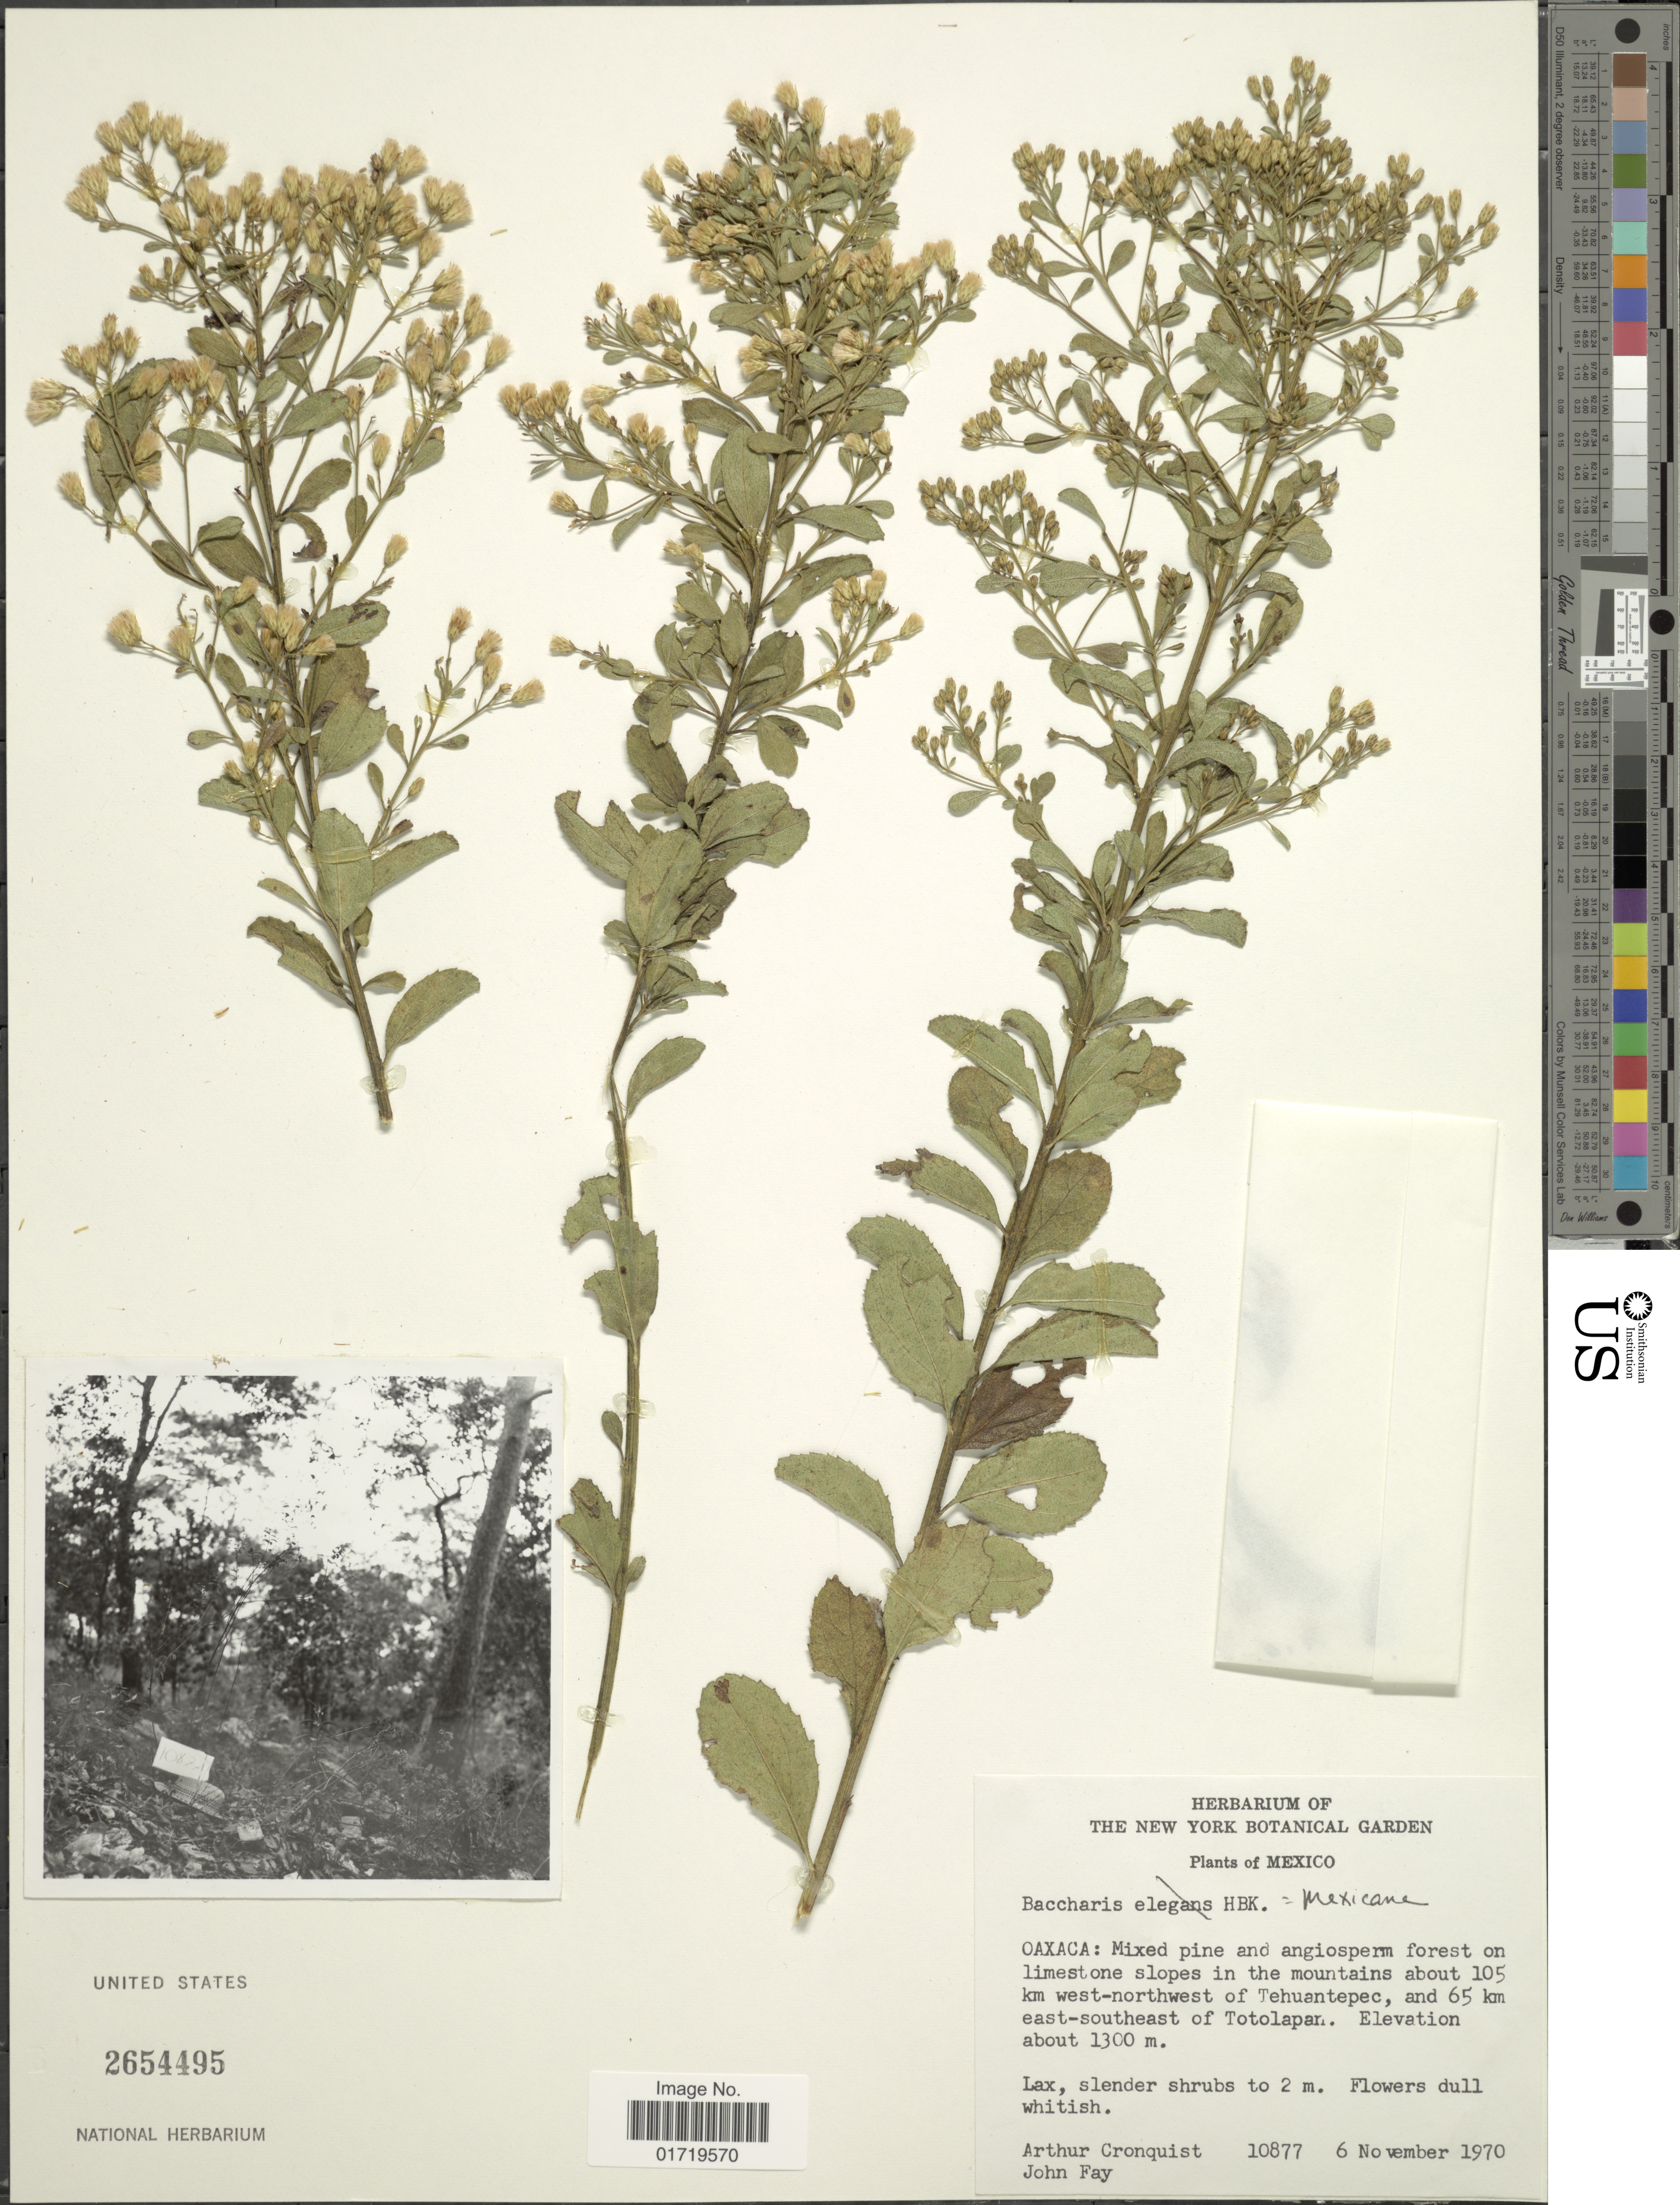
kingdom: Plantae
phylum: Tracheophyta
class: Magnoliopsida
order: Asterales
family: Asteraceae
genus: Baccharis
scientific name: Baccharis mexicana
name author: Cuatrec.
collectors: A. J. Cronquist & J. M. Fay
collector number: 10877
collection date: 1970-11-06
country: Mexico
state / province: Oaxaca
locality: Oaxaca: Mixed pine and angiosperm forest on limestone slopes in the mountains about 105 km west-northwest of Tehuantepec, and 65 km east-southeast of Totolapan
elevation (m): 1300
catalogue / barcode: US 2654495